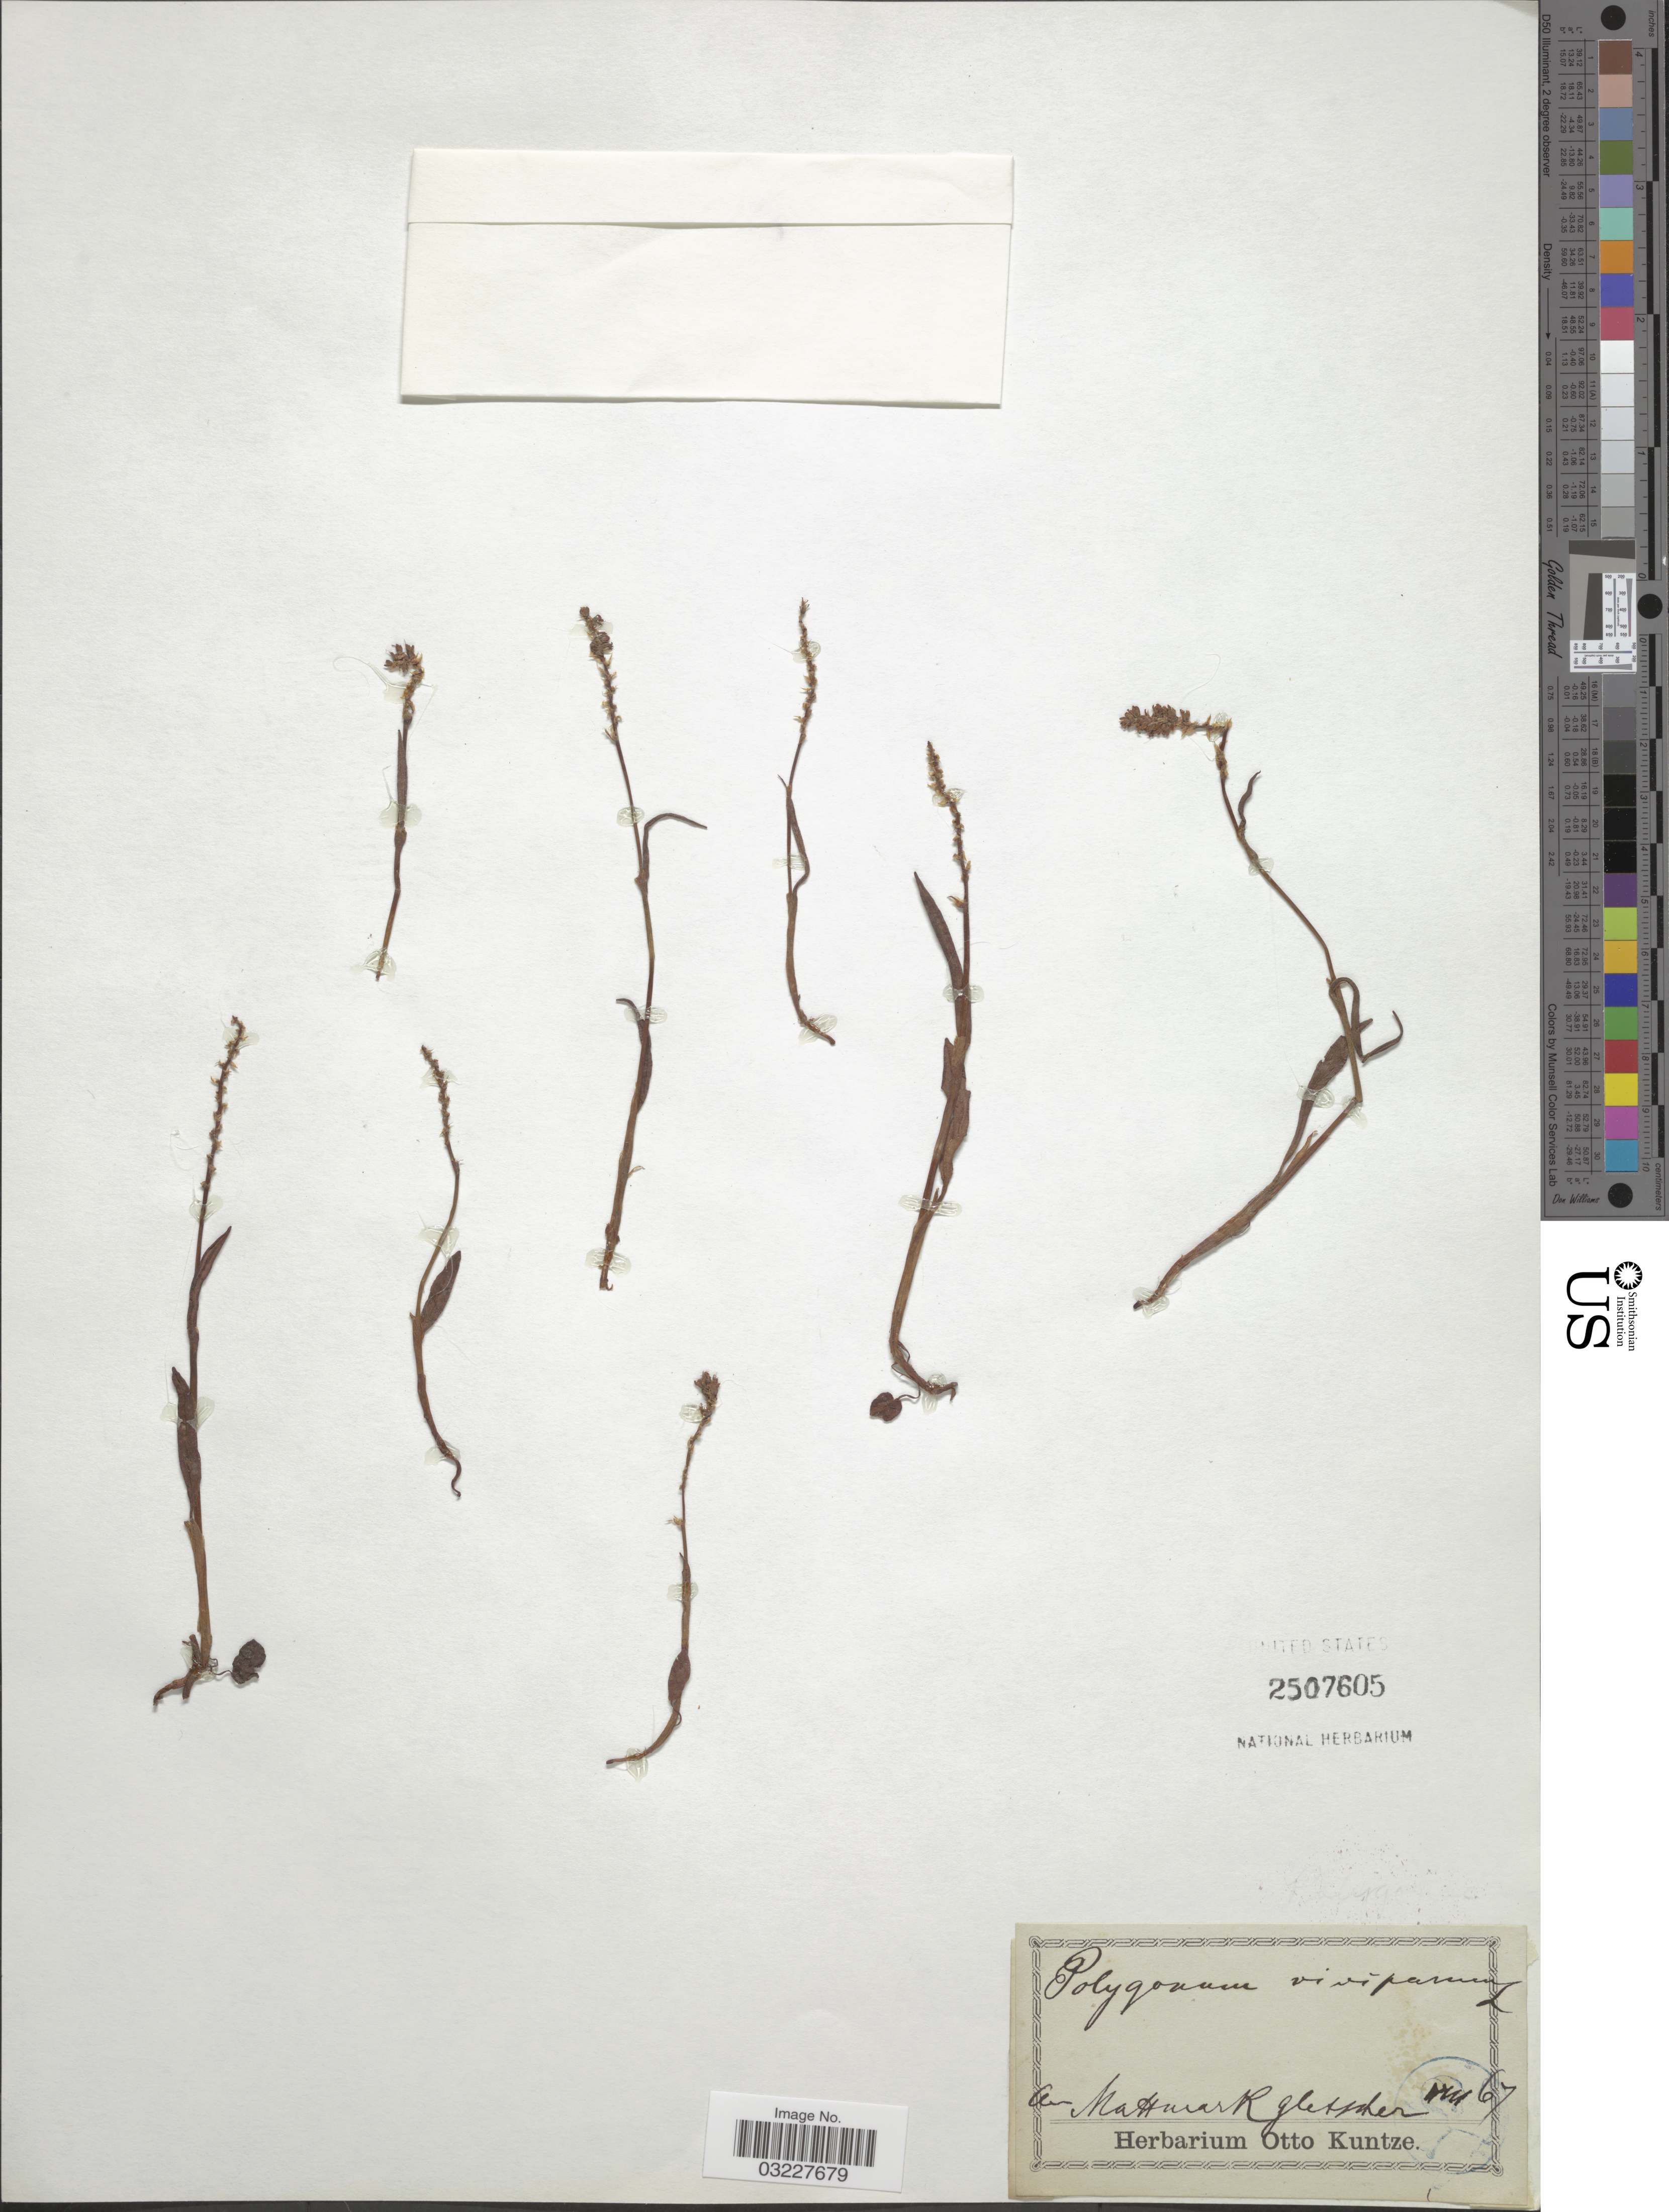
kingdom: Plantae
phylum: Tracheophyta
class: Magnoliopsida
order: Caryophyllales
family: Polygonaceae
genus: Bistorta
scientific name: Bistorta vivipara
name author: (L.) Delarbre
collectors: ex herb. Otto Kuntze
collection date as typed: Transcribed d/m/y: /8/67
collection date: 1867-08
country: Switzerland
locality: An Mattmark Gletscher.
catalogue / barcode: US 2507605